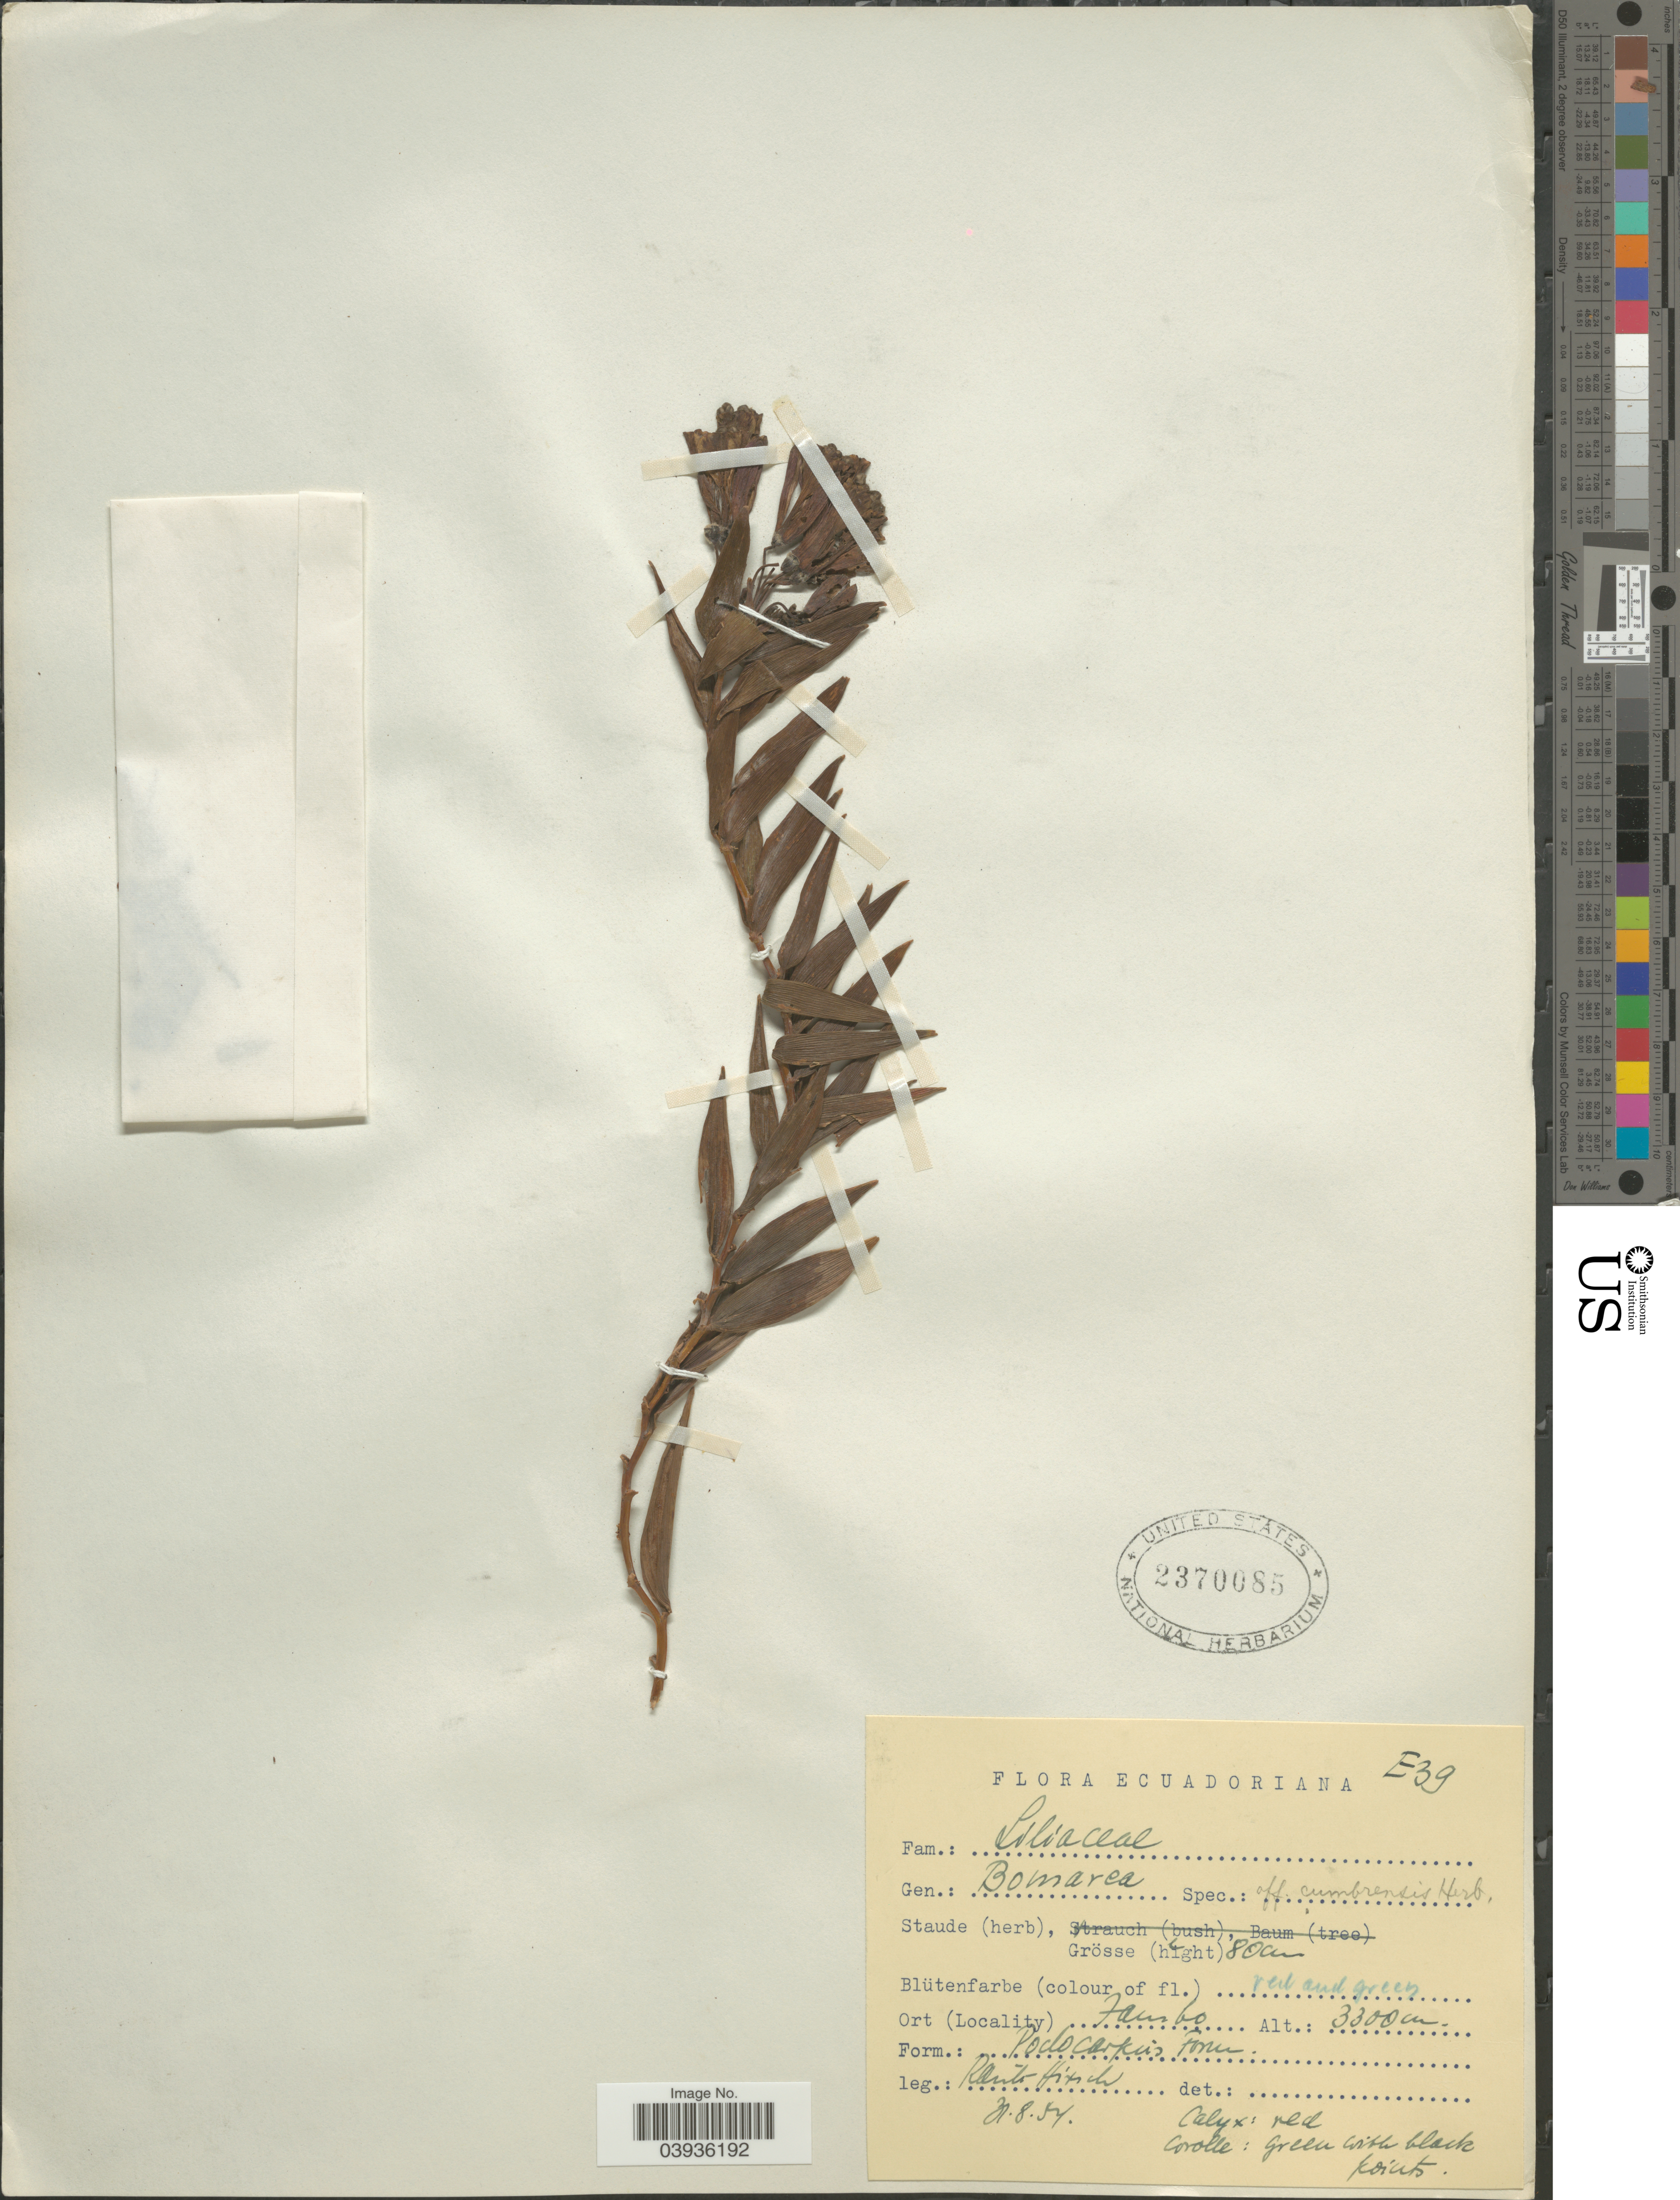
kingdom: Plantae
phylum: Tracheophyta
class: Liliopsida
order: Liliales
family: Alstroemeriaceae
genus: Bomarea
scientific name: Bomarea cumbrensis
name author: Herb.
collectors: Hitsch (?) R.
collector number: E39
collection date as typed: Transcribed d/m/y: 31/8/54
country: Ecuador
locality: Tambo.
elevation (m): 3300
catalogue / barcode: US 2370085